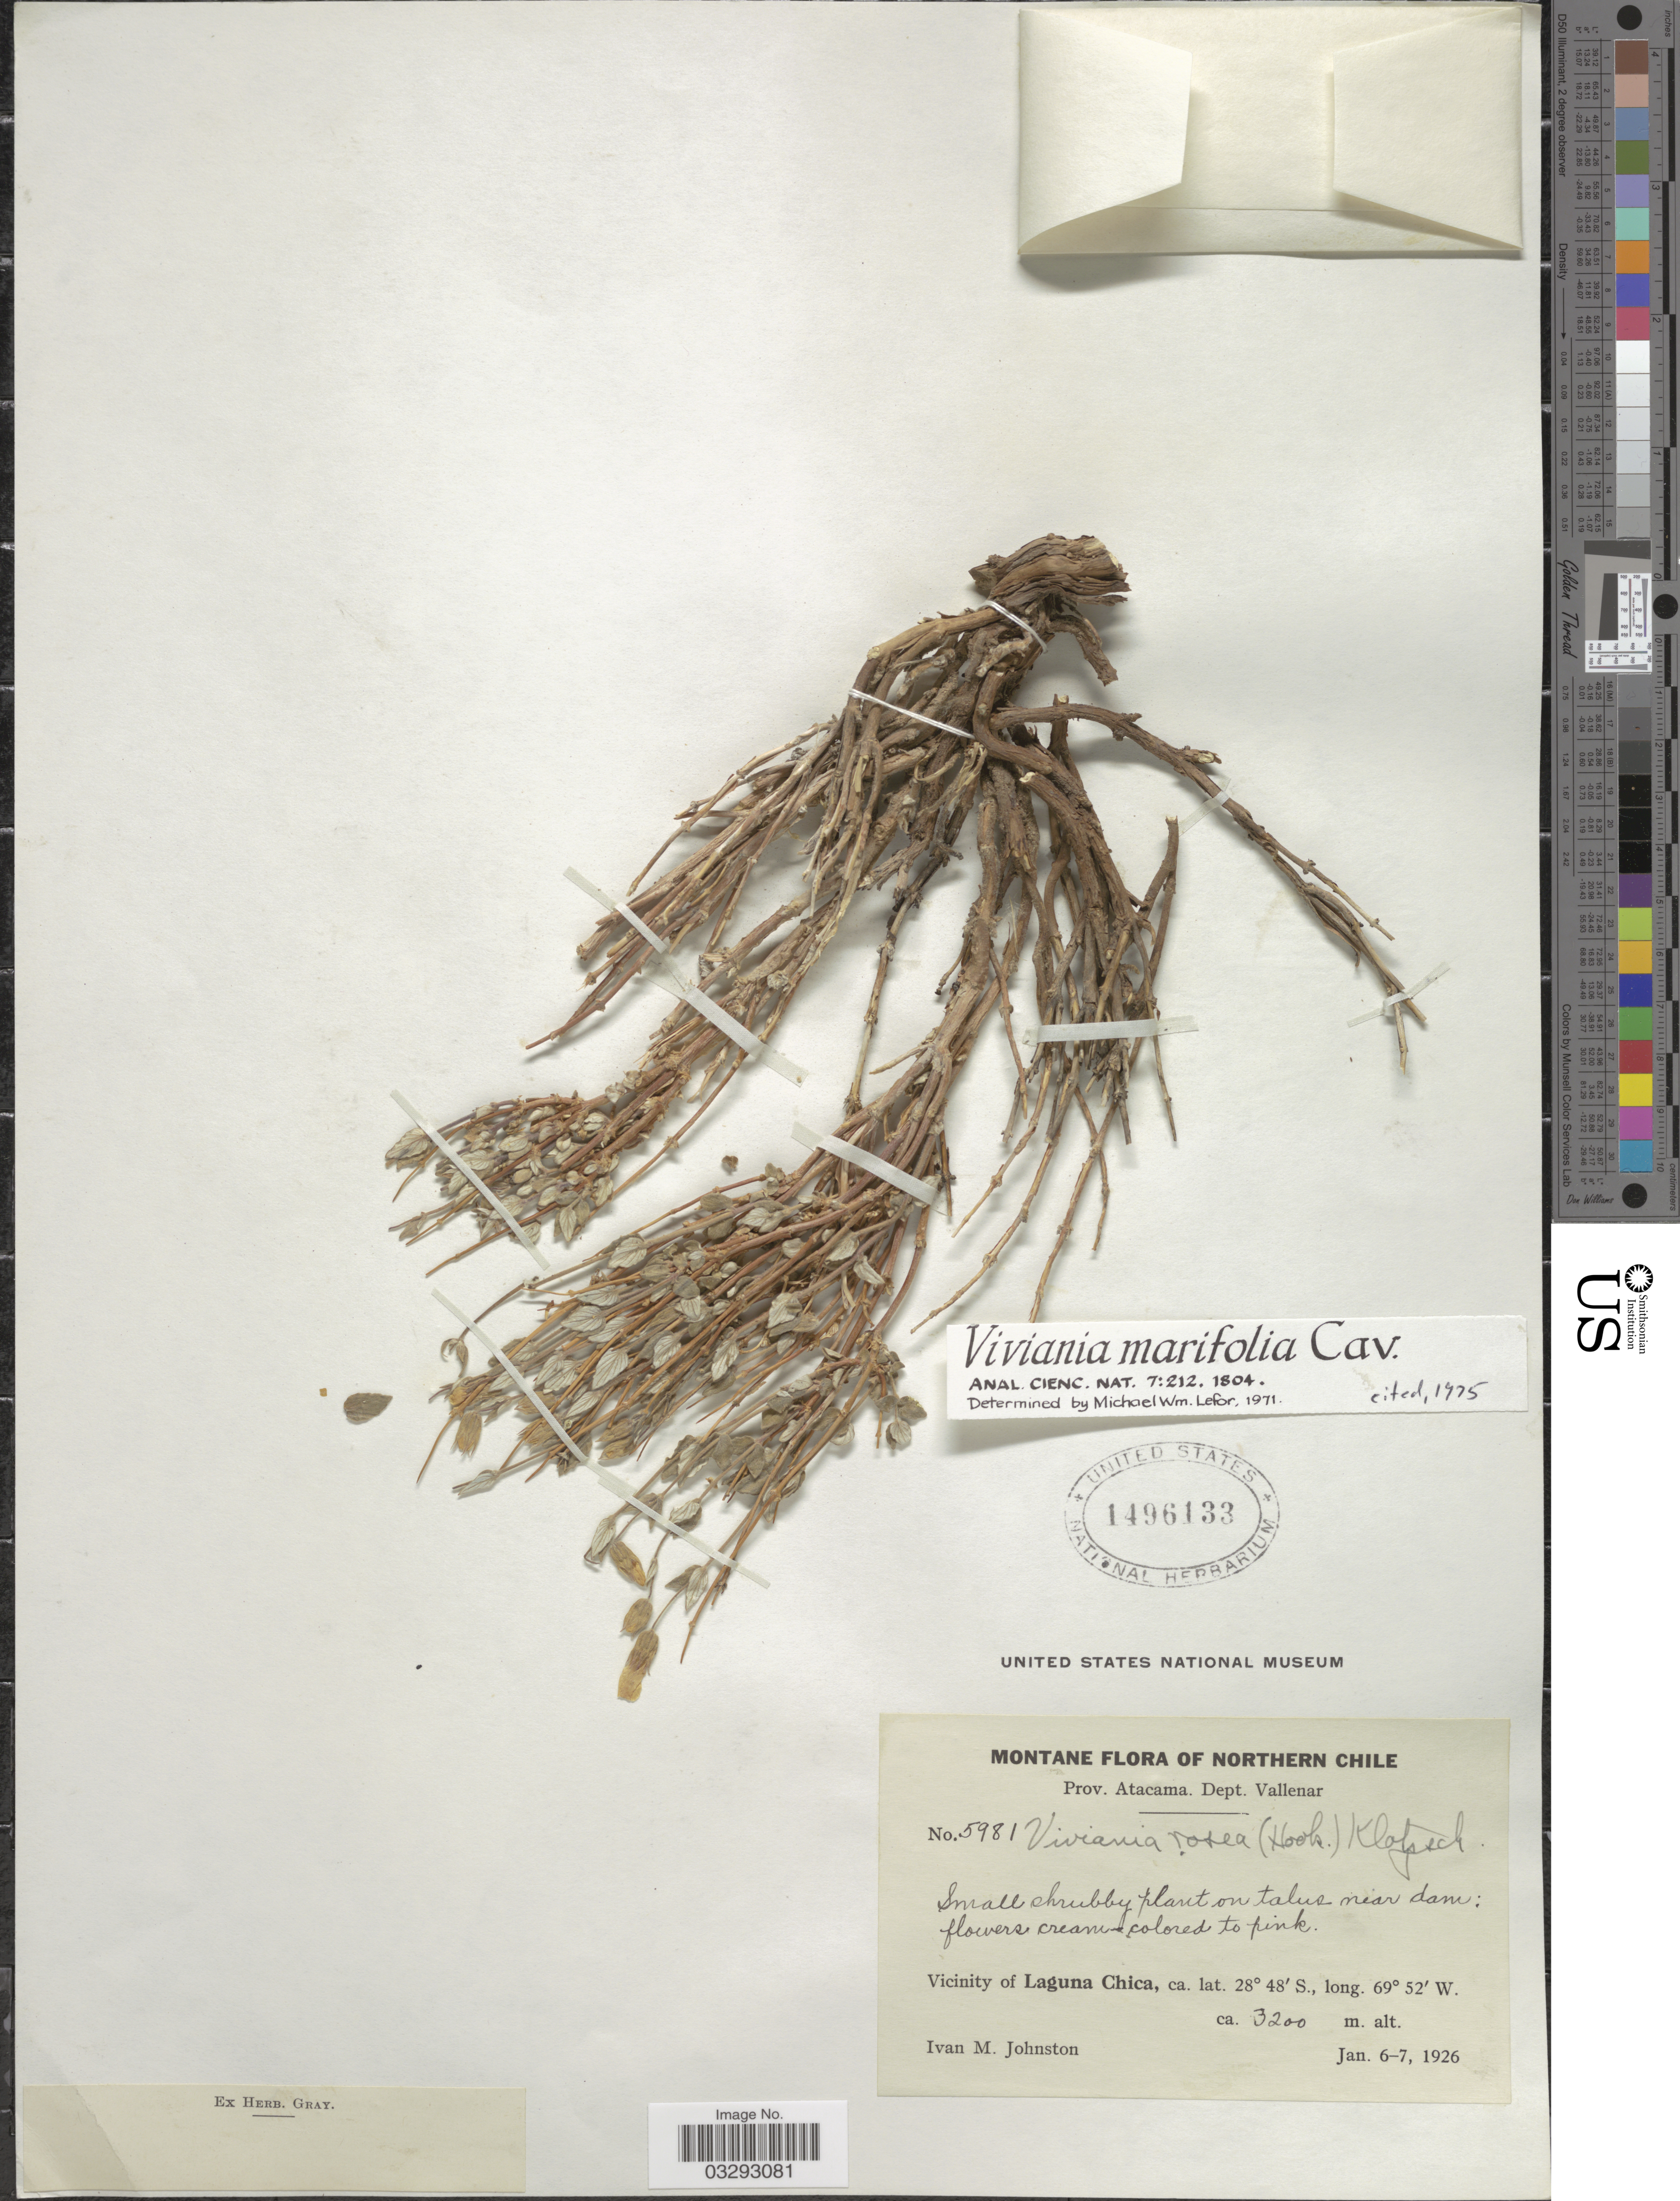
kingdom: Plantae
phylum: Tracheophyta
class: Magnoliopsida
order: Geraniales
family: Vivianiaceae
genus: Viviania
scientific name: Viviania marifolia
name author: Cav.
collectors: I.M. Johnston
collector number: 5981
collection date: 1926-01-06/1926-01-07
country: Chile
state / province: Atacama (III)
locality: Northern Chile. Prov. Atacama. Dept. Vallenar. Vicinity of Laguna Chica.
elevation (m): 3200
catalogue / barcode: US 1496133